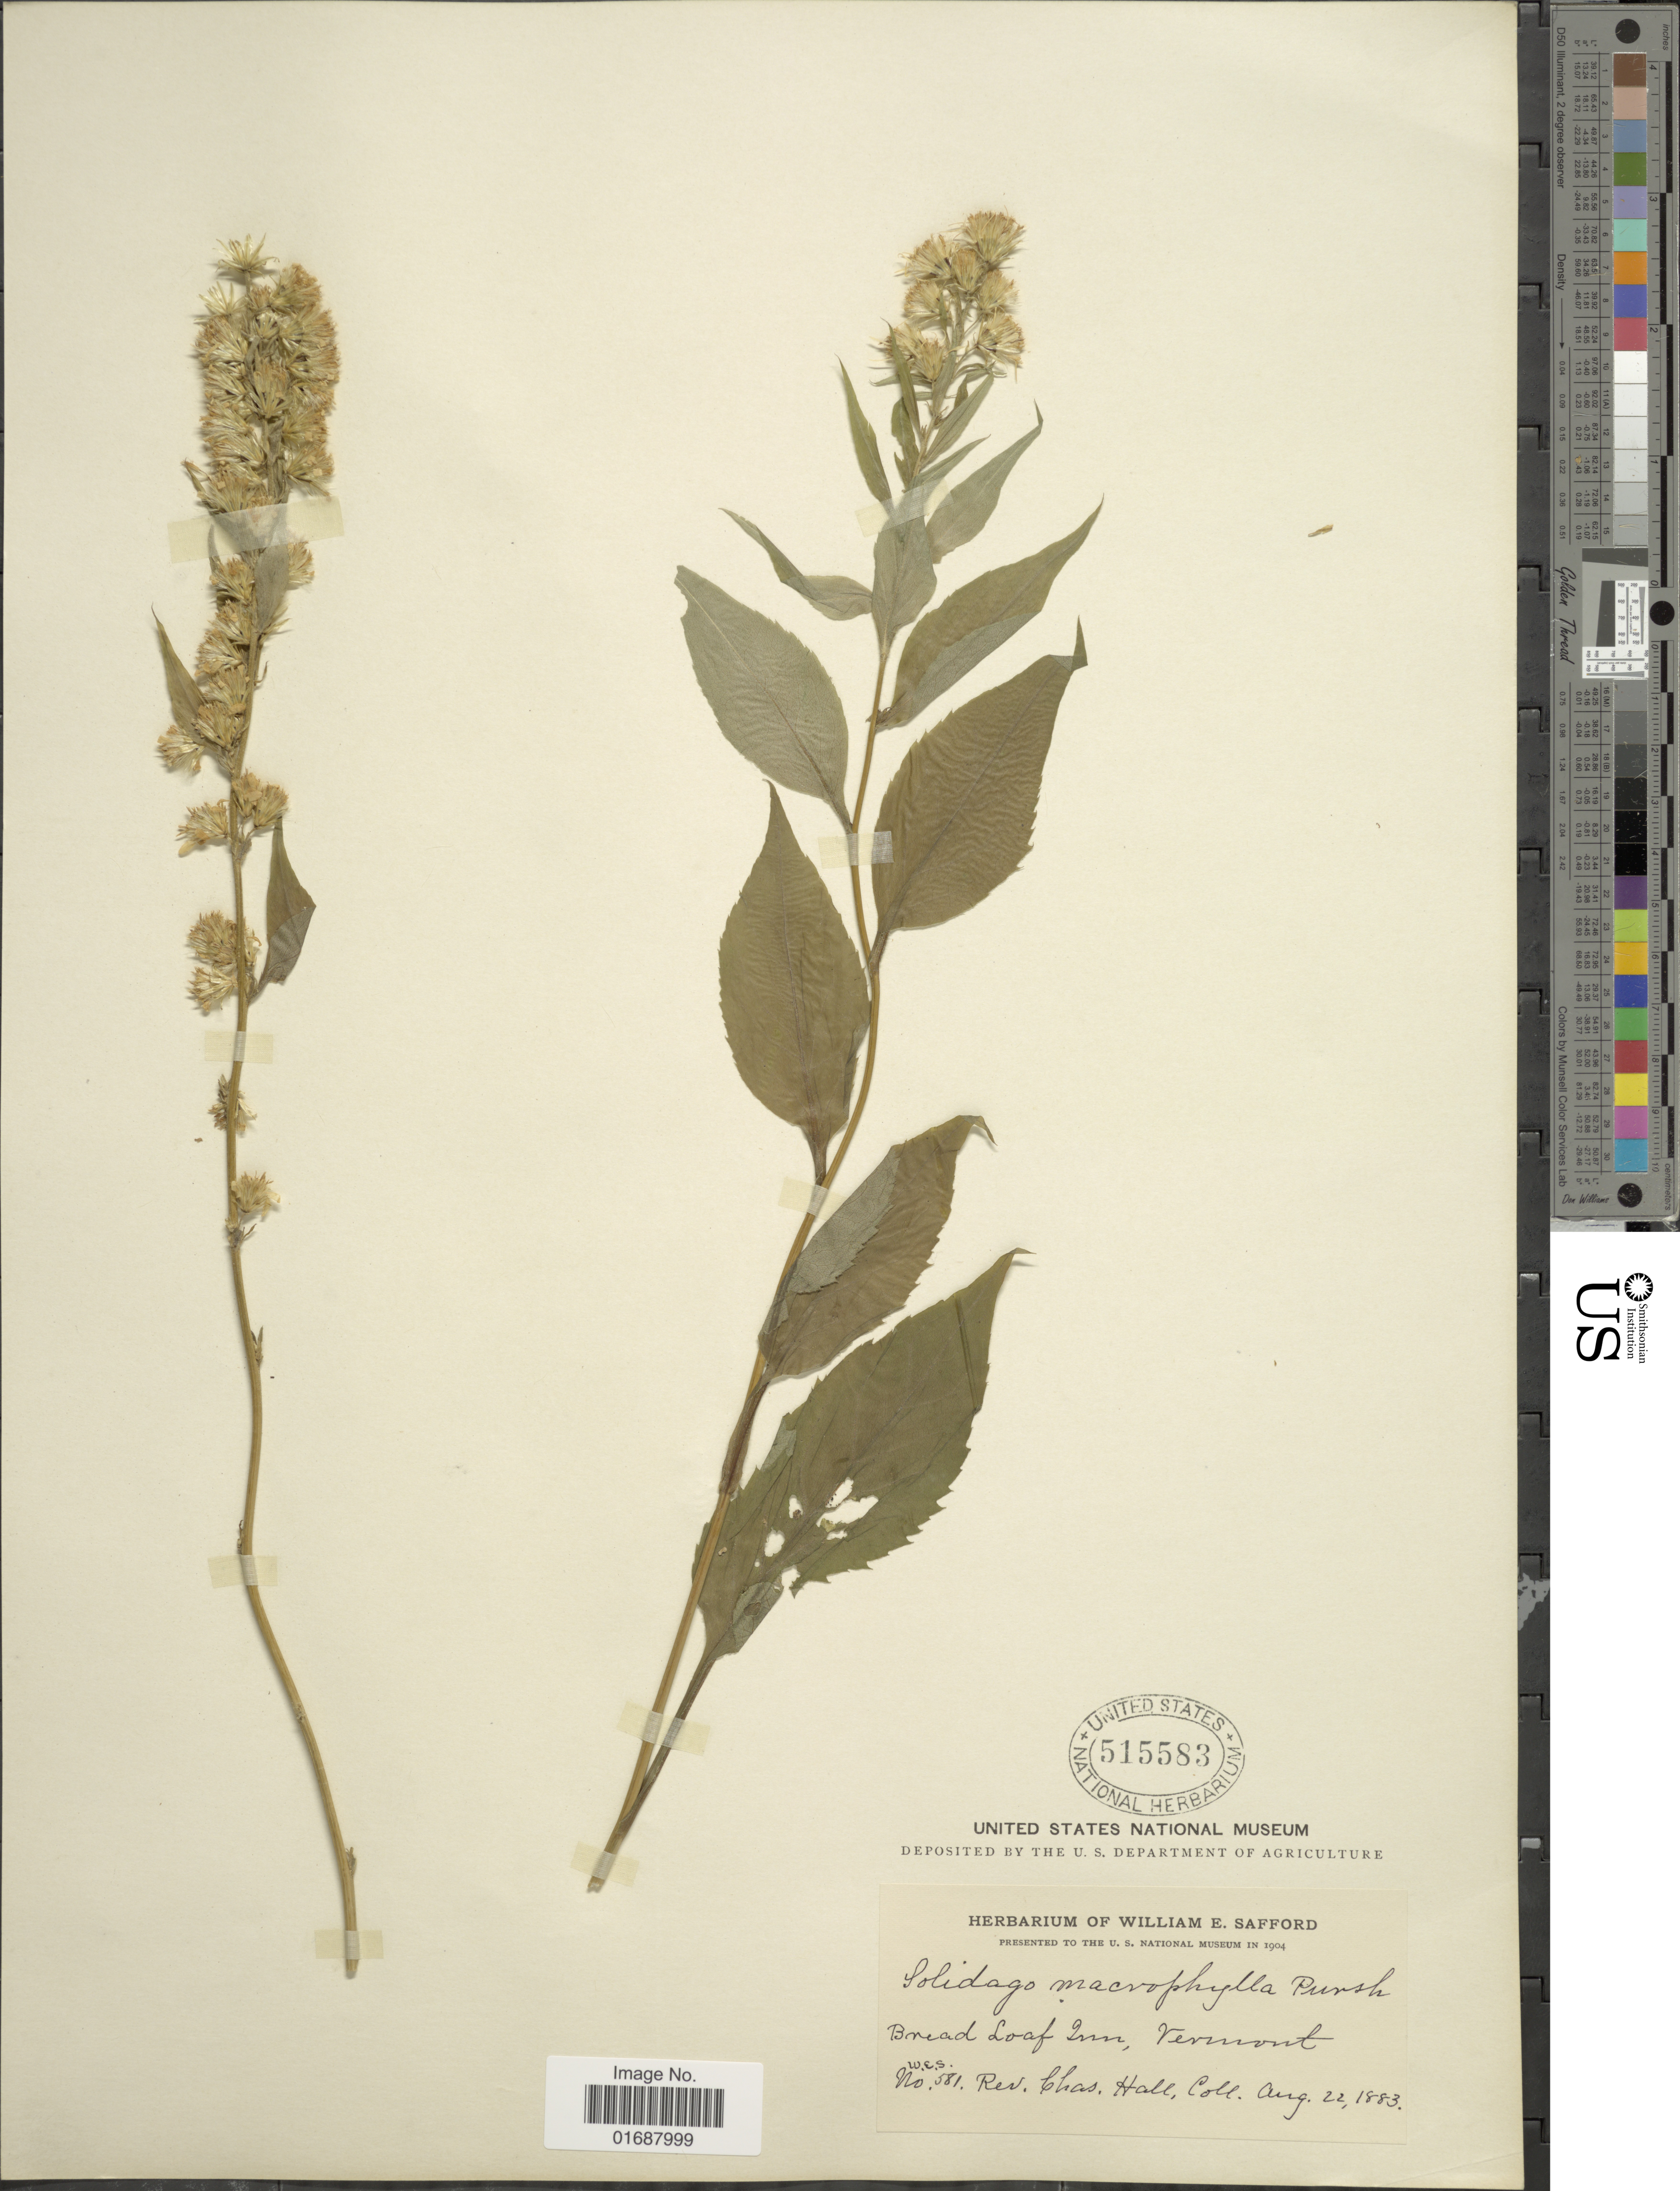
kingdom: Plantae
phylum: Tracheophyta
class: Magnoliopsida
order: Asterales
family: Asteraceae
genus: Solidago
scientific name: Solidago macrophylla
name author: Banks ex Pursh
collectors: C. Hall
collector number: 581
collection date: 1883-08-22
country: United States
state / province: Vermont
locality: Bread Loaf Inn, Vermont.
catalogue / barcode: US 515583